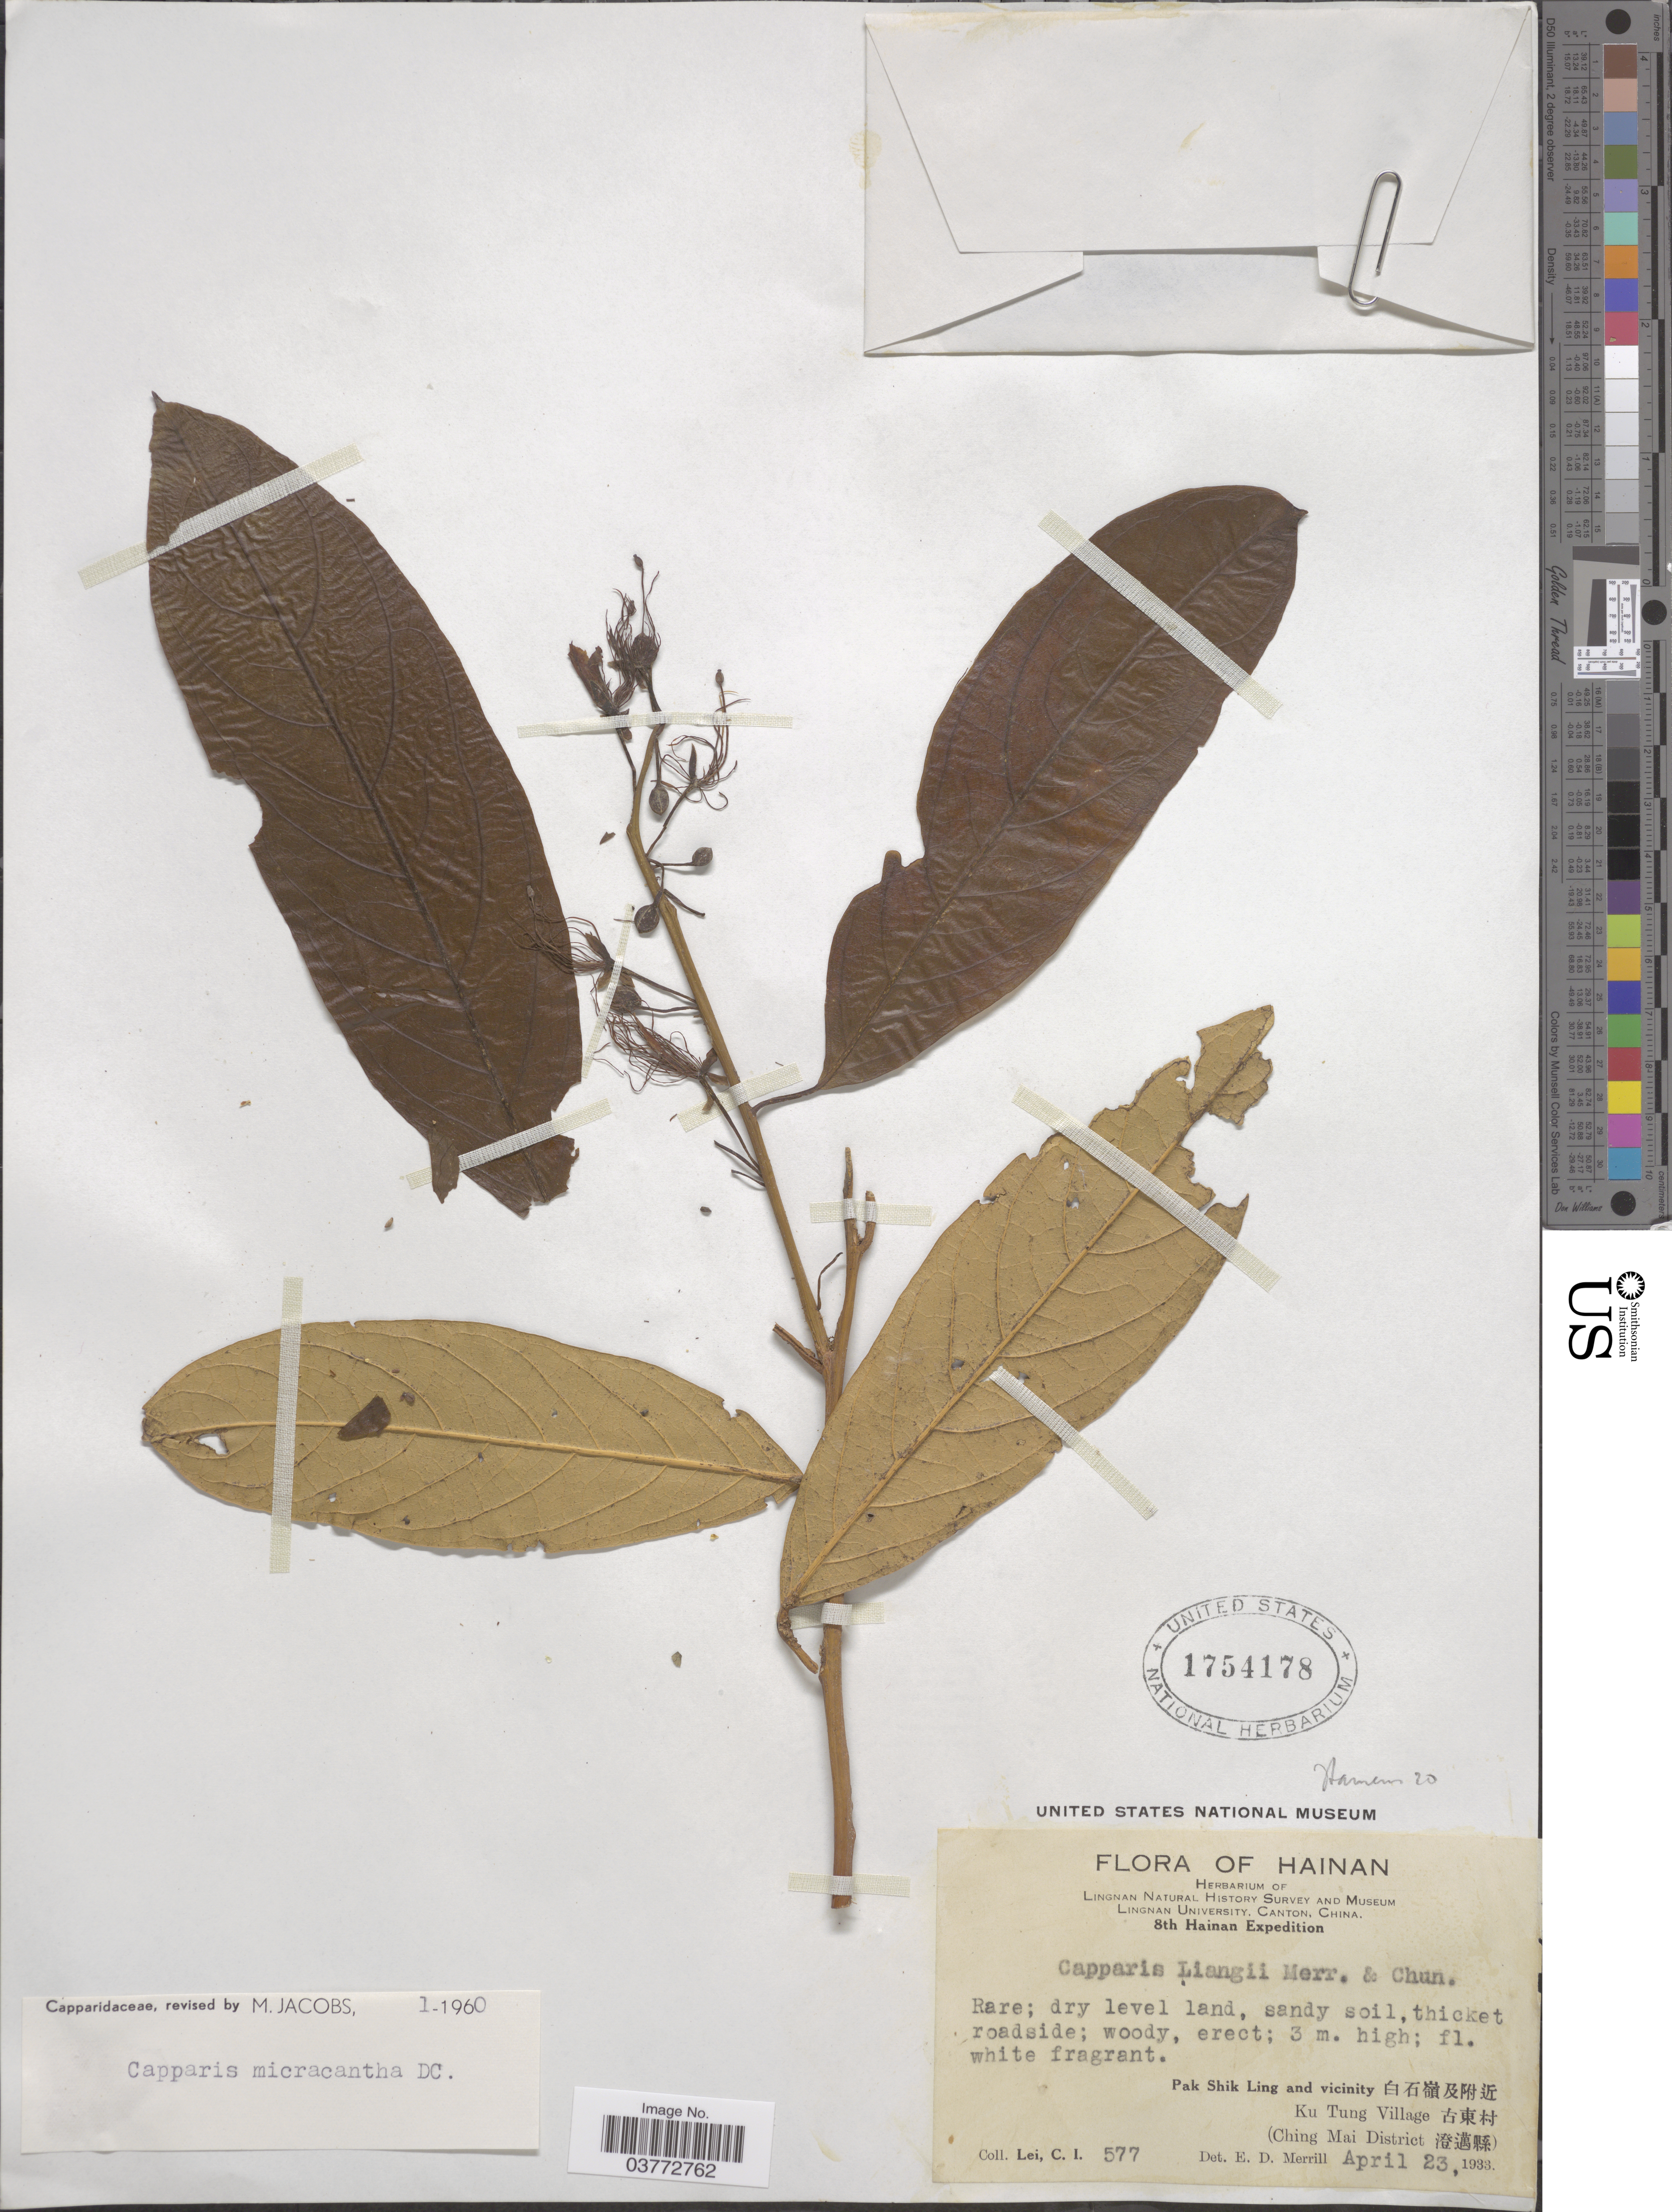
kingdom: Plantae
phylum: Tracheophyta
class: Magnoliopsida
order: Brassicales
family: Capparaceae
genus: Capparis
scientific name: Capparis micracantha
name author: DC.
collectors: C. I. Lei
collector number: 577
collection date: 1933-04-23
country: China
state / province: Hainan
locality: Pak Shik Ling and vicinity X. Ku Tung Village X. (Ching Mai District X).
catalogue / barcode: US 1754178